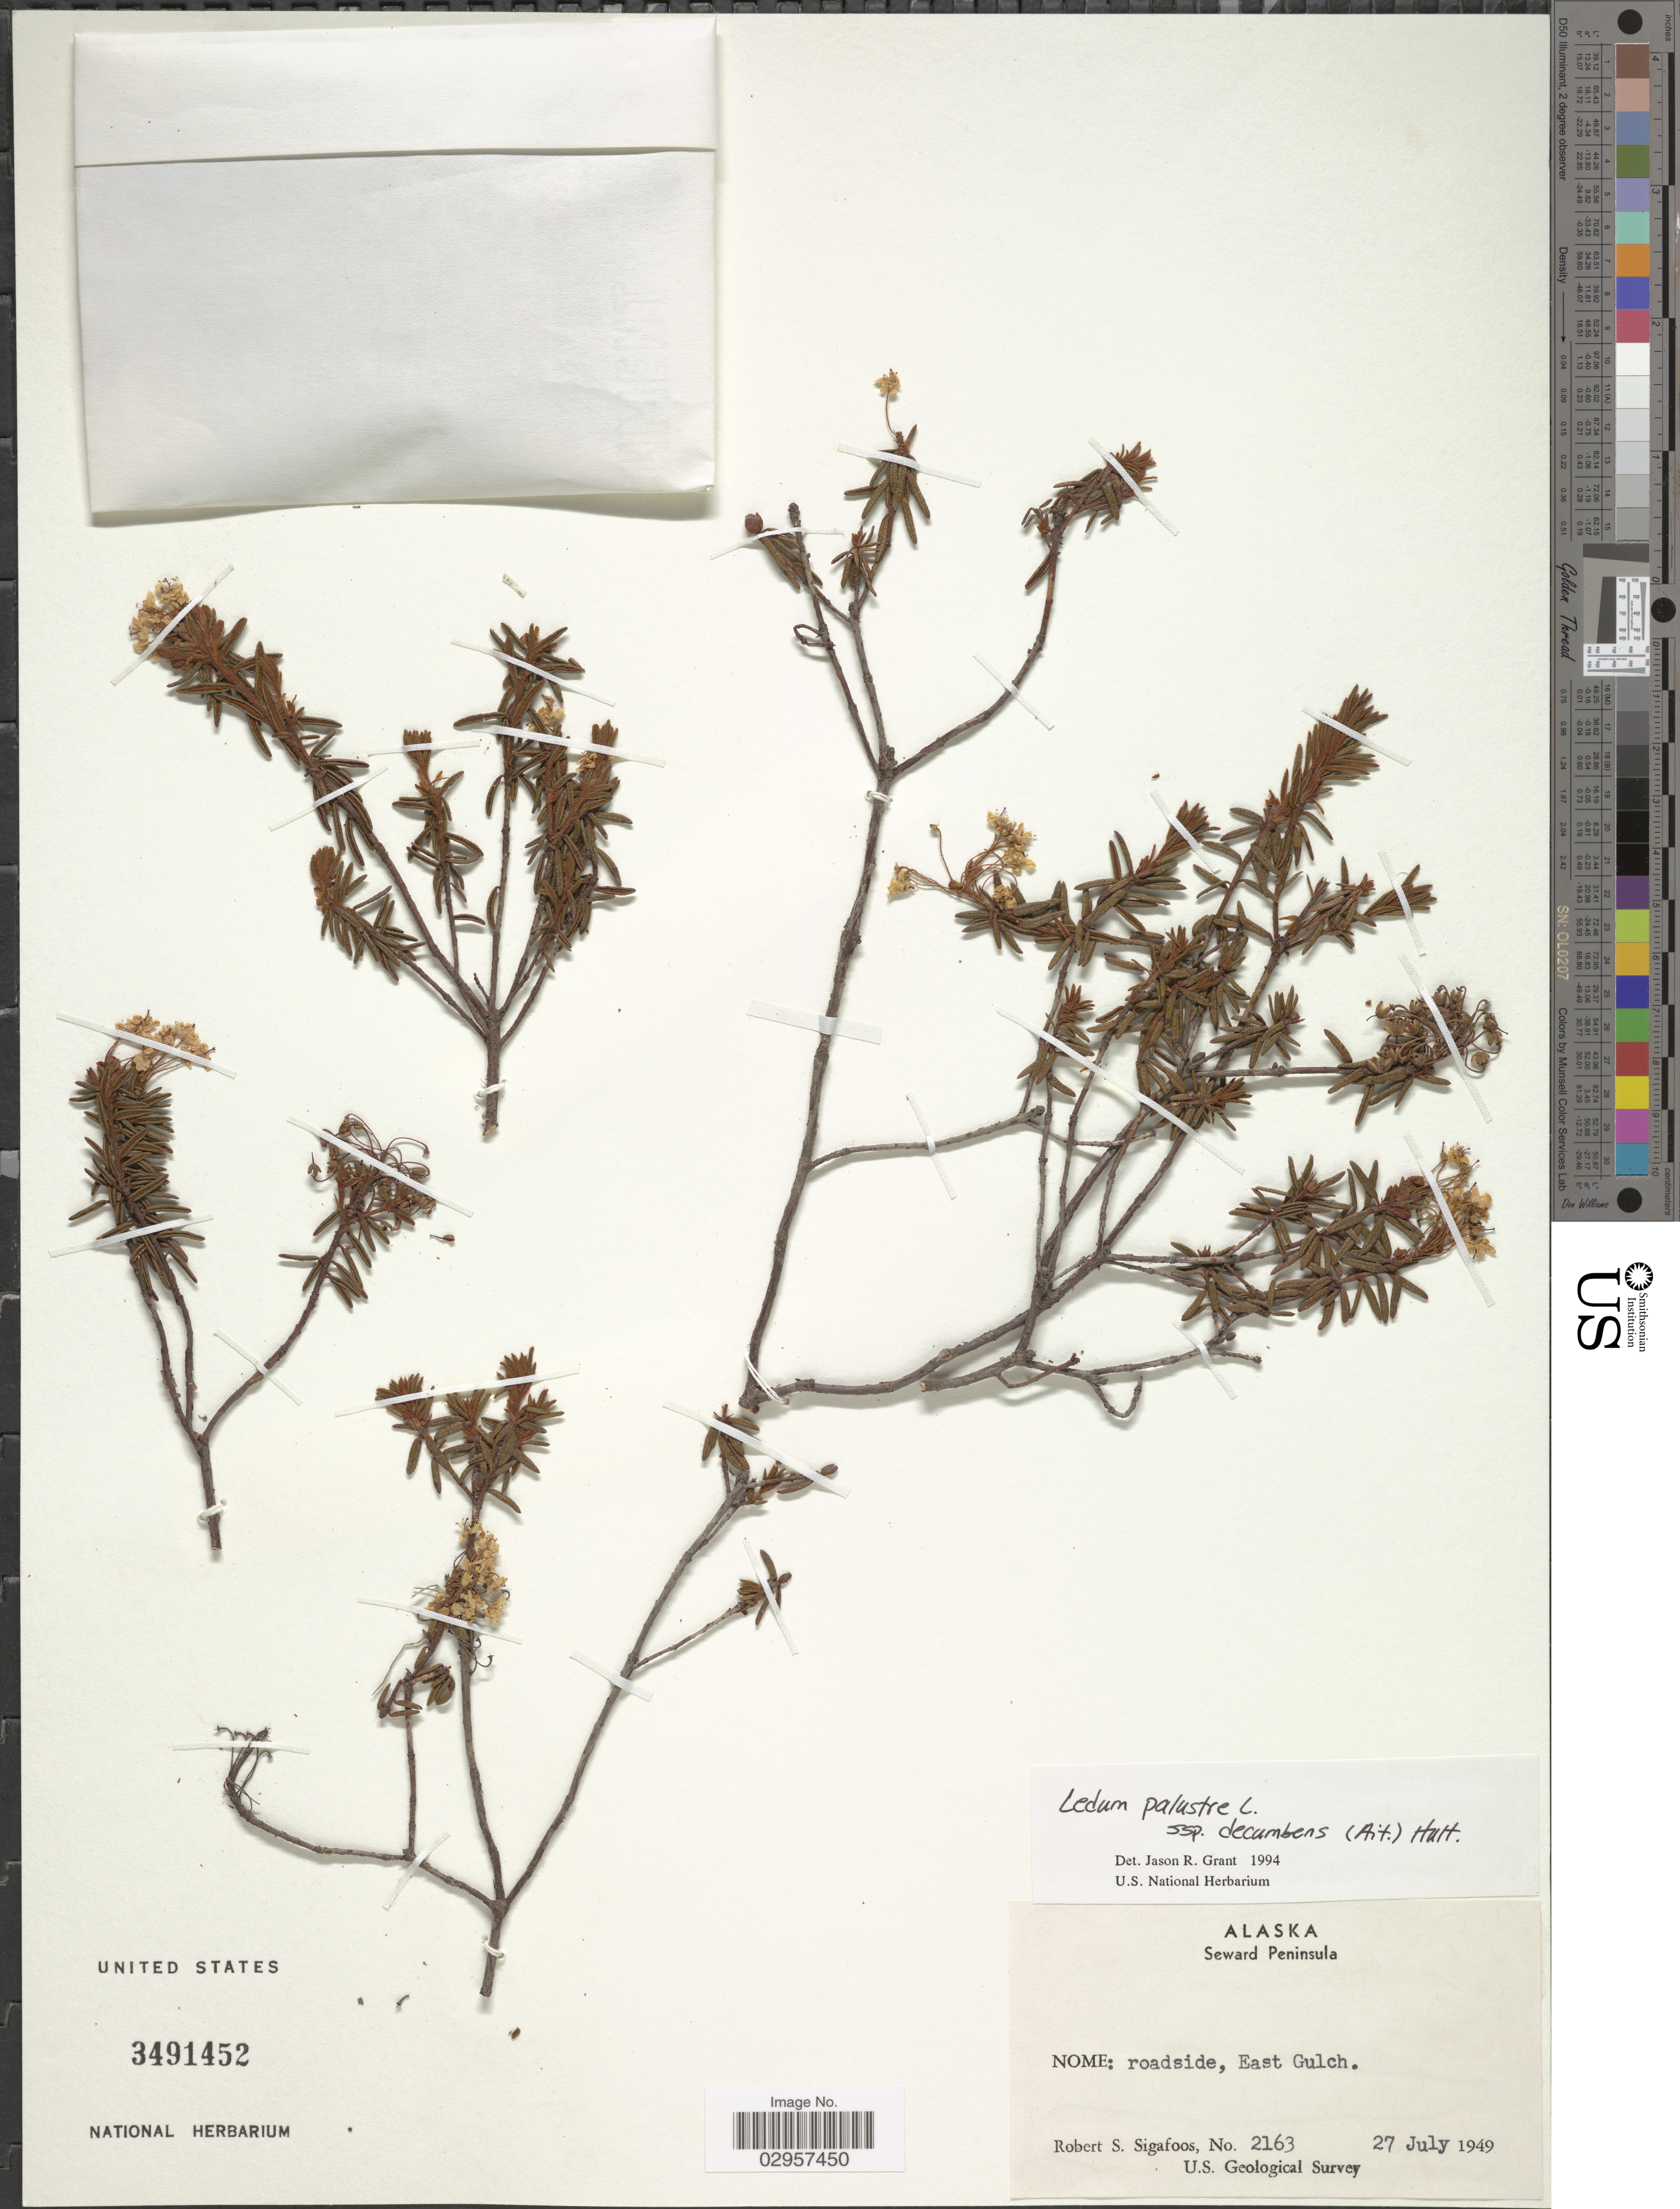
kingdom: Plantae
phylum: Tracheophyta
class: Magnoliopsida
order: Ericales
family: Ericaceae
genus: Ledum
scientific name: Ledum palustre subsp. decumbens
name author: (Aiton) Hultén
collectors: R. Sigafoos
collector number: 2163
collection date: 1949-07-27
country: United States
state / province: Alaska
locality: Seward Peninsula, Nome: roadside, East Gulch.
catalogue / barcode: US 3491452